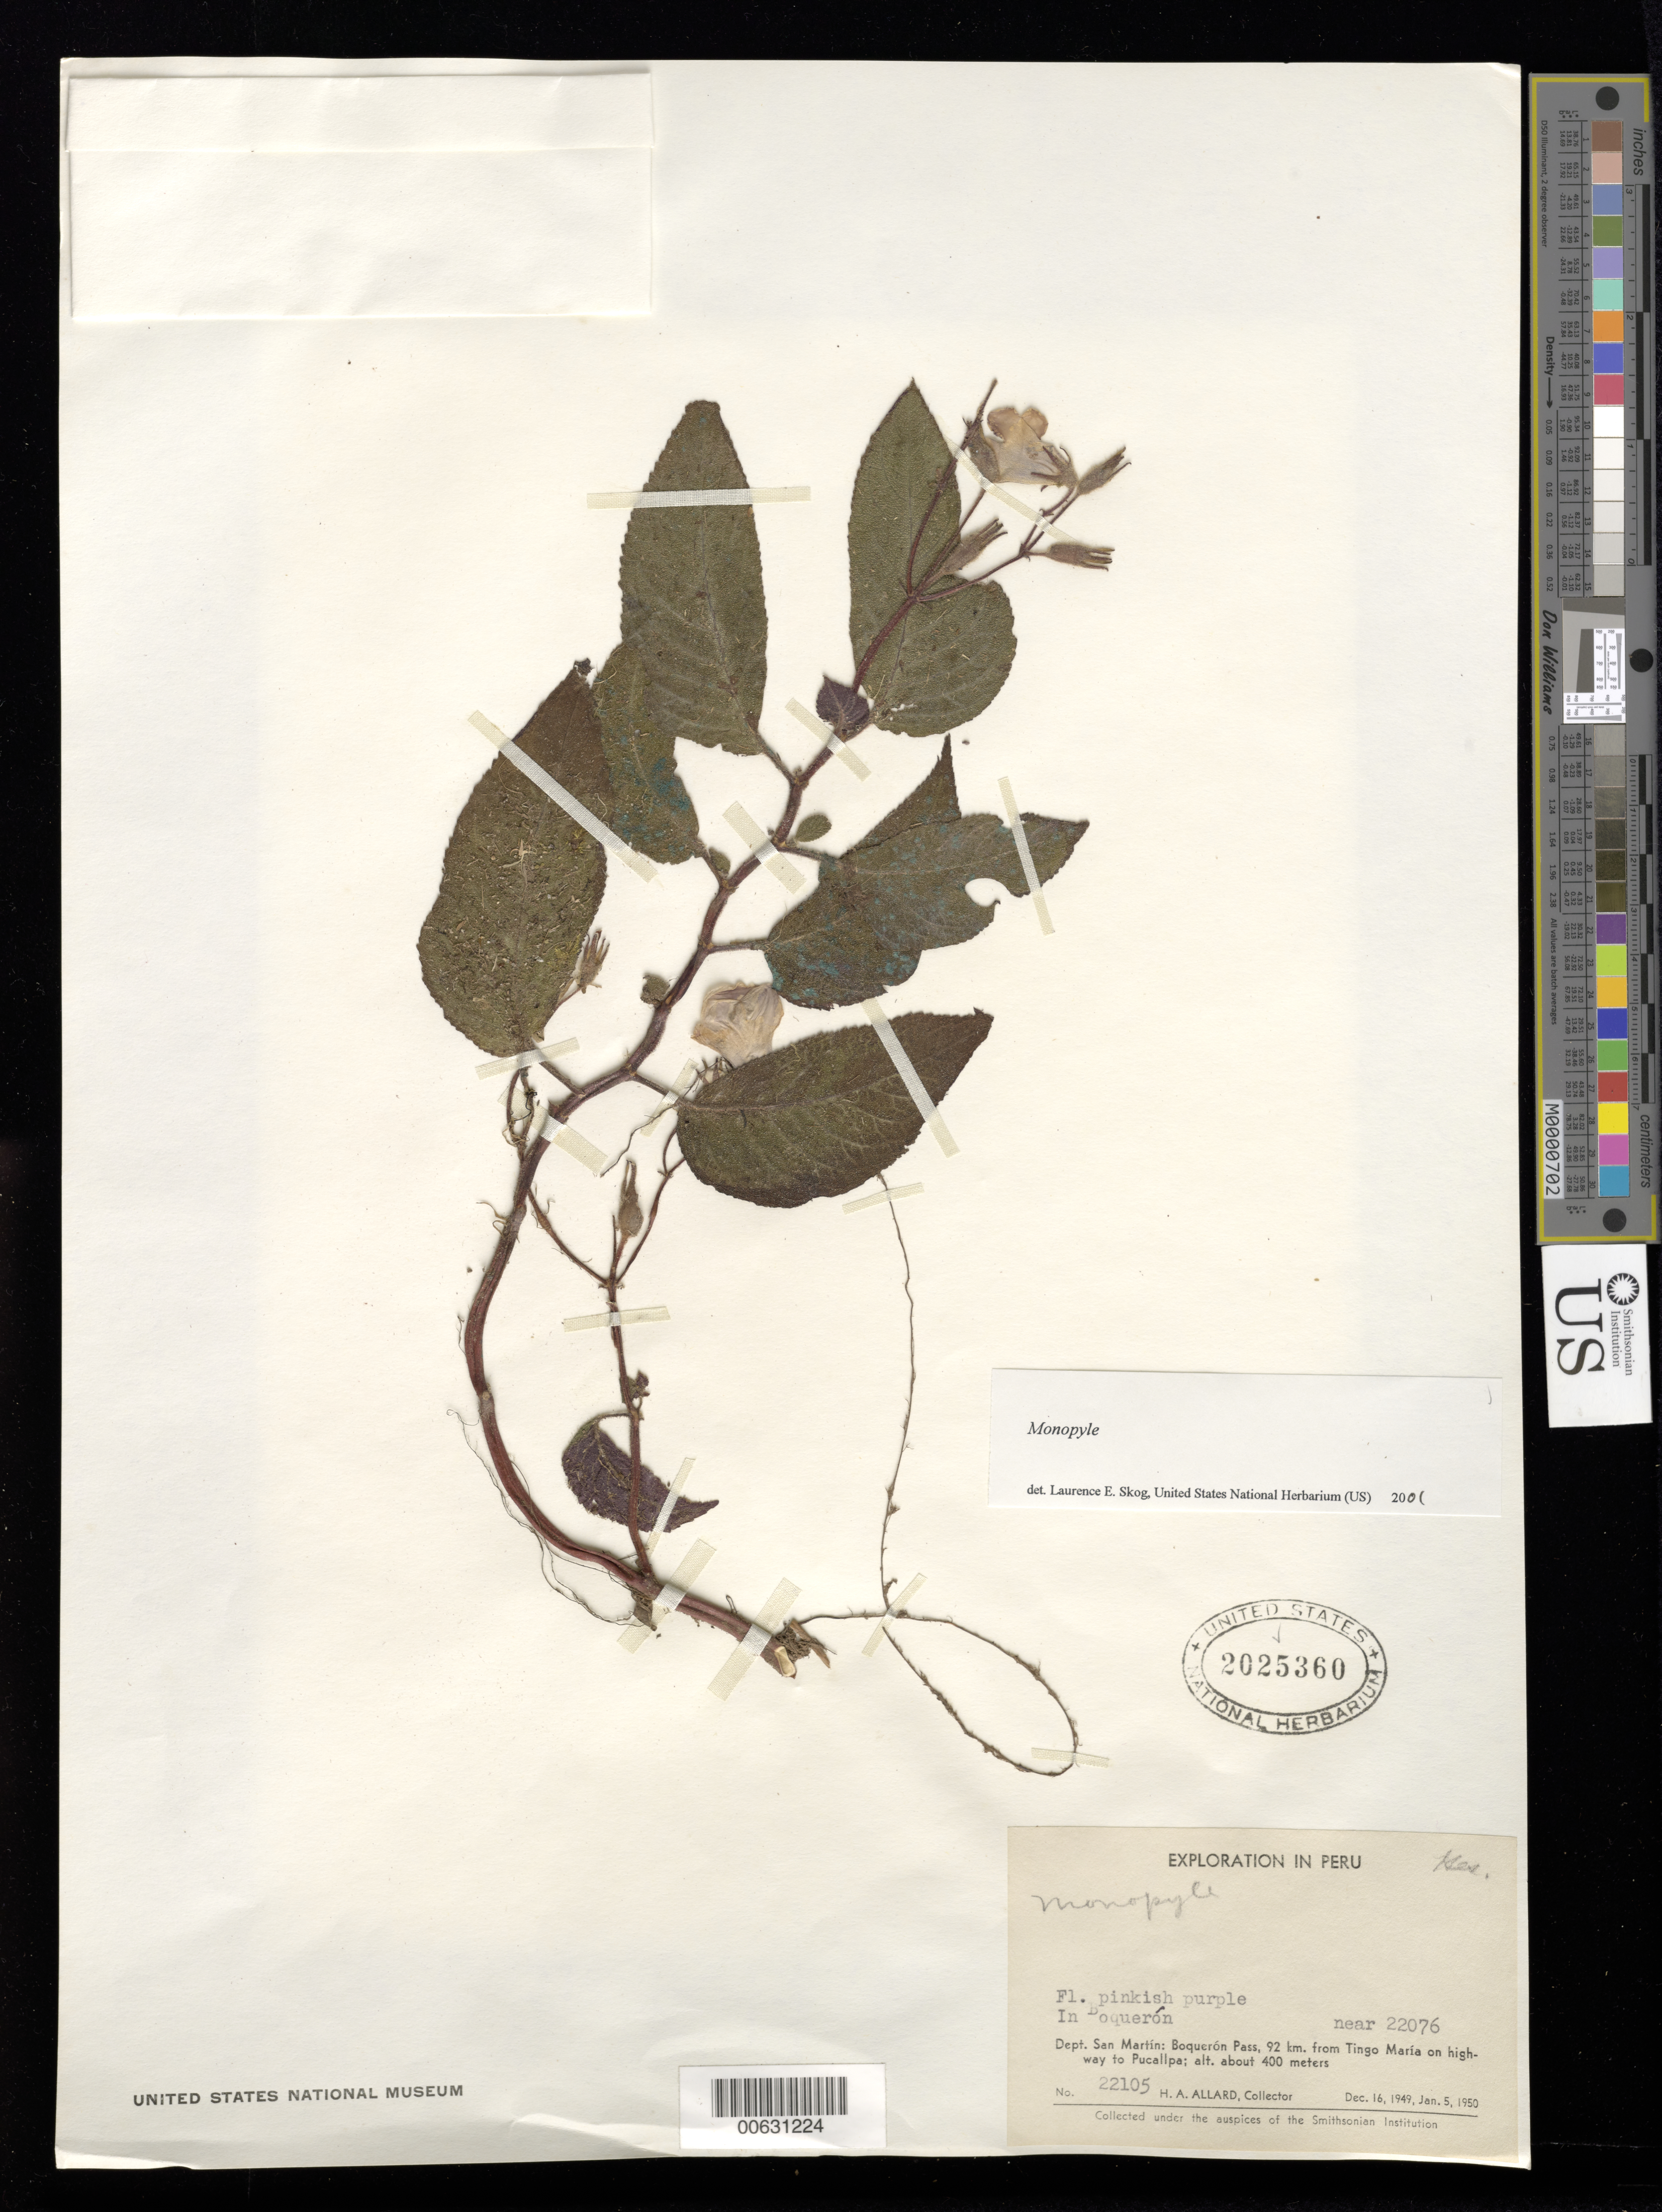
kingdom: Plantae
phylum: Tracheophyta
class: Magnoliopsida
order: Lamiales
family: Gesneriaceae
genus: Monopyle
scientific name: Monopyle sp.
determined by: Skog, Laurence E.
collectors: H. A. Allard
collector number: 22105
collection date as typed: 1949-50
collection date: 1949/1950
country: Peru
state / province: San Martín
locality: Boquerón Pass, 92 km from Tingo María on highway to Pucallpa; in Boquerón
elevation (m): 400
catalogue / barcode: US 2025360